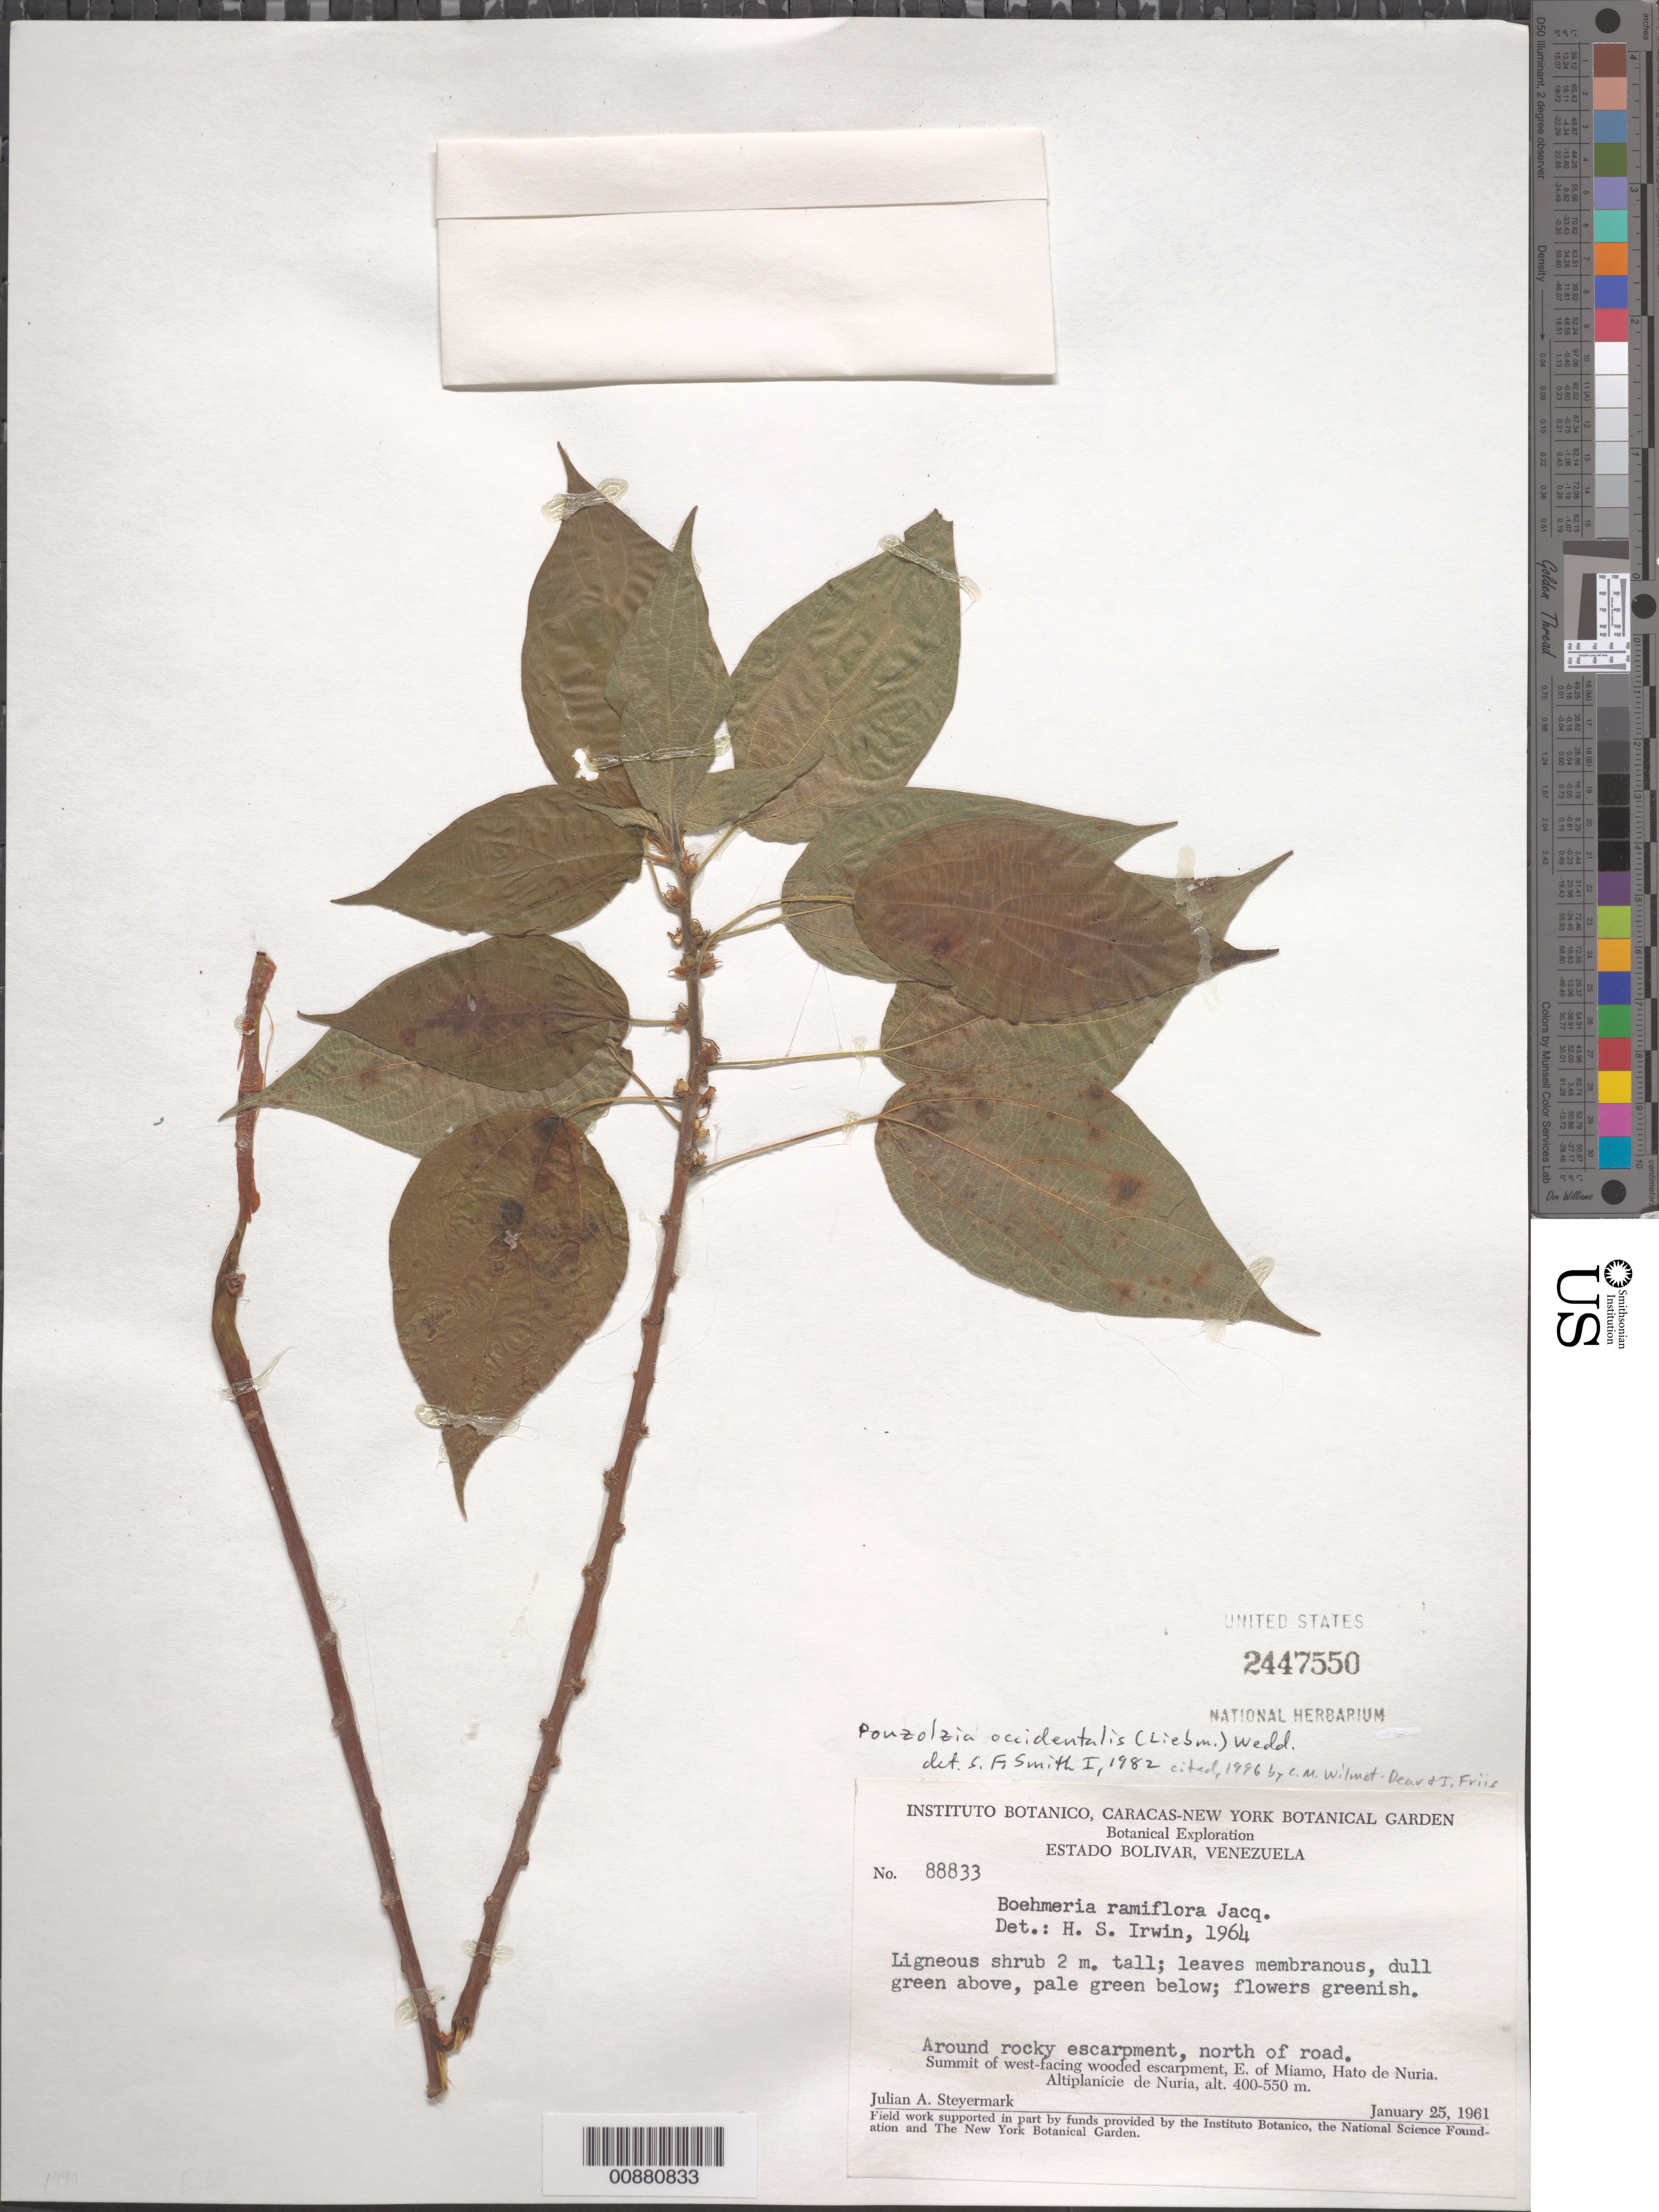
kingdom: Plantae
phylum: Tracheophyta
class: Magnoliopsida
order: Rosales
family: Urticaceae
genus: Pouzolzia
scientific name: Pouzolzia occidentalis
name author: (Liebm.) Wedd.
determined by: Smith, Stephen F., (US), NMNH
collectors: J. Steyermark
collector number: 88833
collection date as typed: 25-Jan-61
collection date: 1961-01-25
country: Venezuela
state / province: Bolívar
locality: Altiplanicie de Nuria; Hato de Nuria; E of Miamo, north of road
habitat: Rocky escarpment; summit of west-facing wooded escarpment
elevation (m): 400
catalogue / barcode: US 2447550